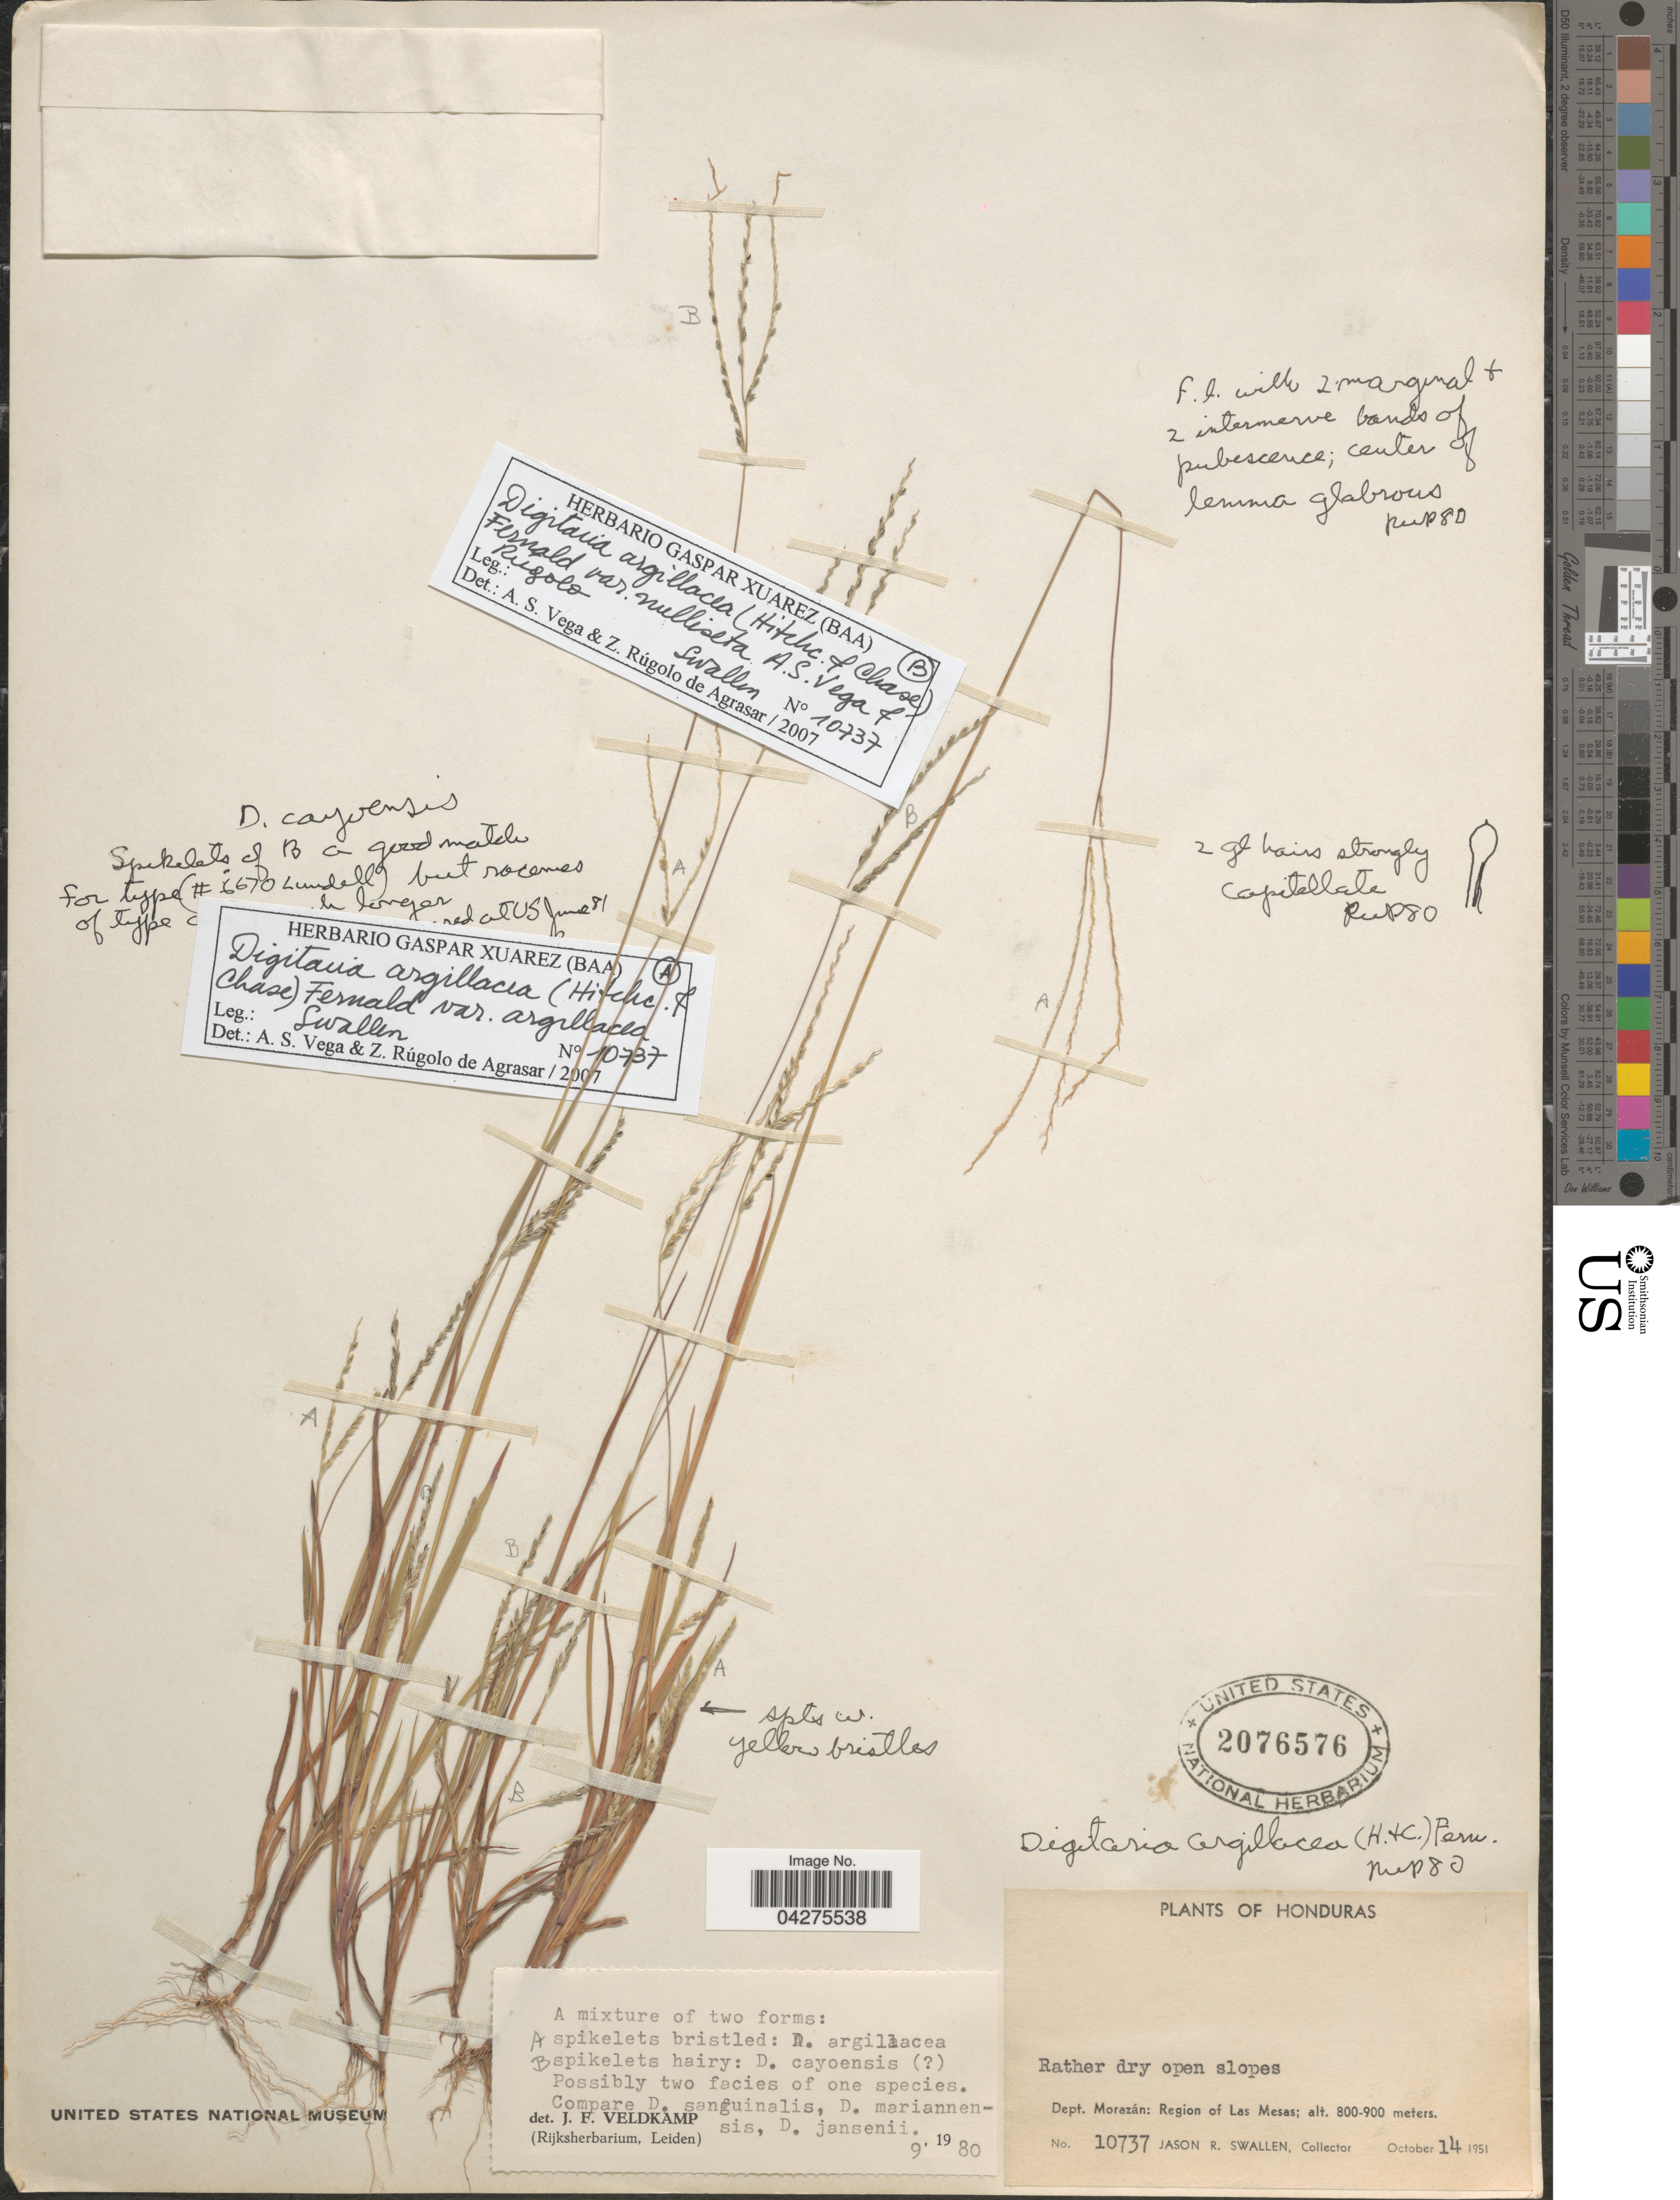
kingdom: Plantae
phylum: Tracheophyta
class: Liliopsida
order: Poales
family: Poaceae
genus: Digitaria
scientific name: Digitaria argillacea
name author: (Hitchc. & Chase) Fernald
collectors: J. R. Swallen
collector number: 10737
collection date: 1951-10-14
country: Honduras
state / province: Fco. Morazán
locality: Rather dry open slopes. Dept. Morazán: Region of Las Mesas.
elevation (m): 800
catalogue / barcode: US 2076576